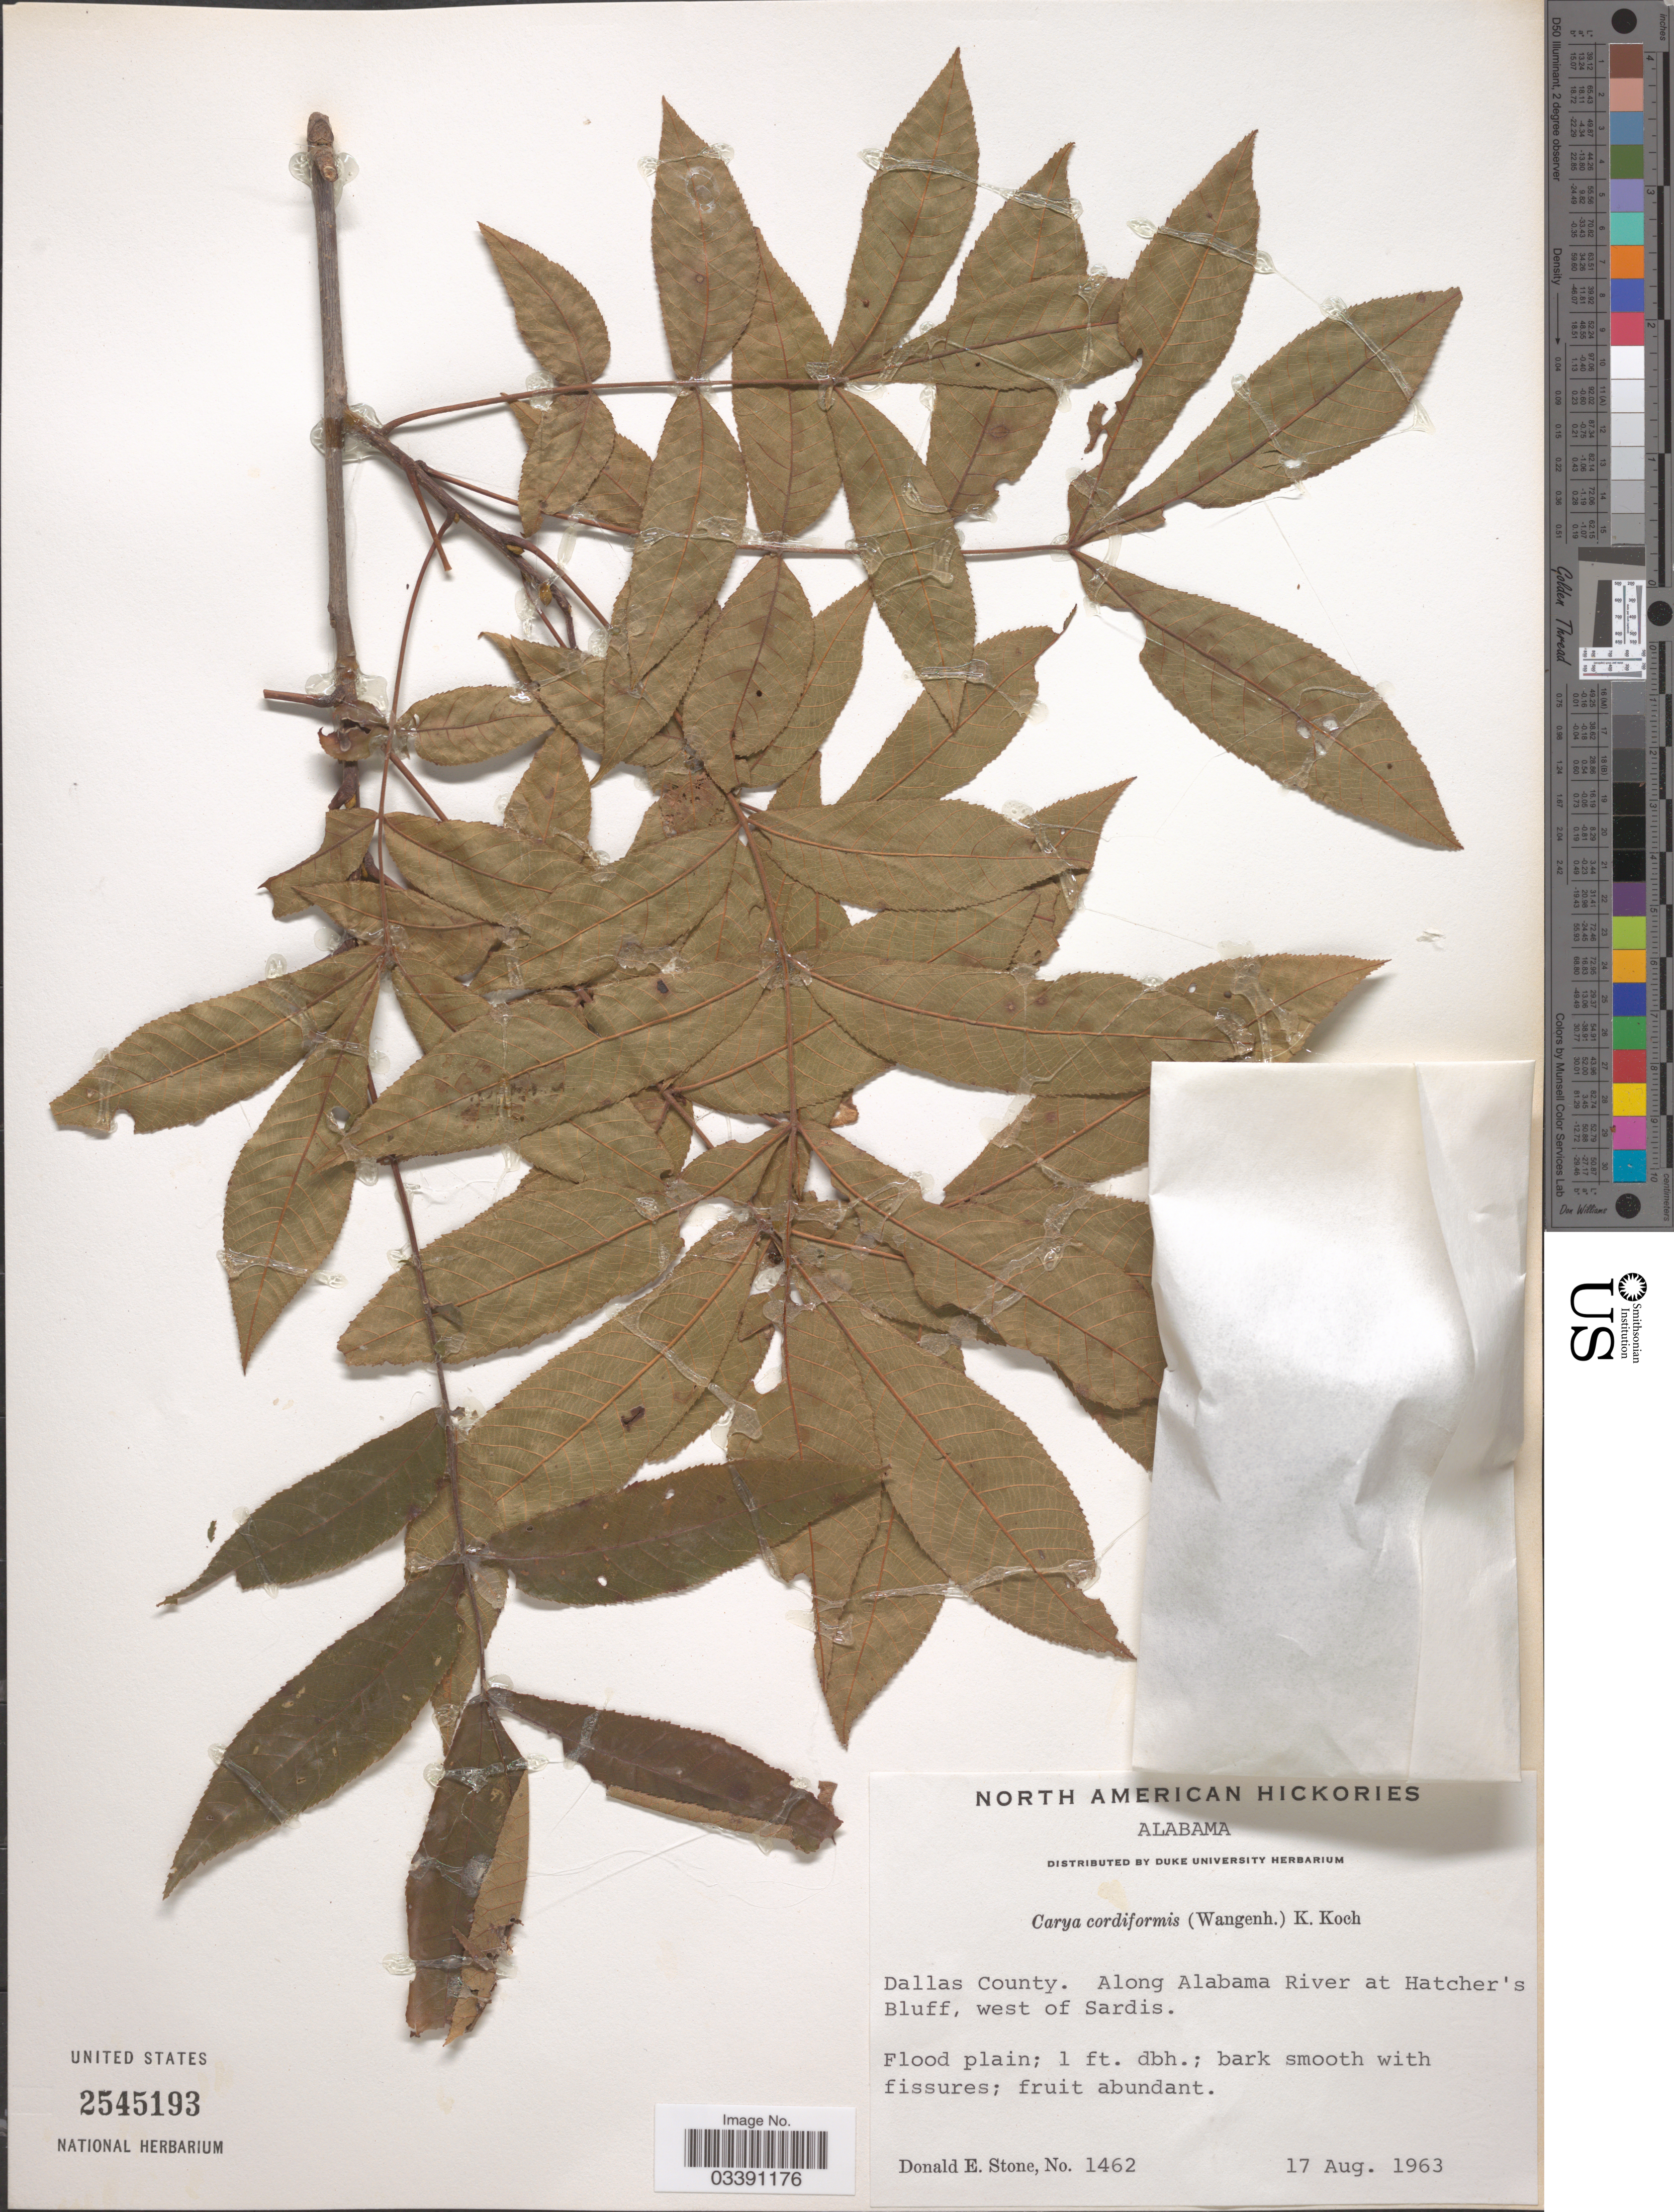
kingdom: Plantae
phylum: Tracheophyta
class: Magnoliopsida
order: Fagales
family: Juglandaceae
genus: Carya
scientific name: Carya cordiformis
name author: (Wangenh.) K. Koch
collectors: D. Stone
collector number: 1462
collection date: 1963-08-17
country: United States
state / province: Alabama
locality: Dallas County. Along Alabama River at Hatcher's Bluff, west of Sardis.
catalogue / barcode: US 2545193